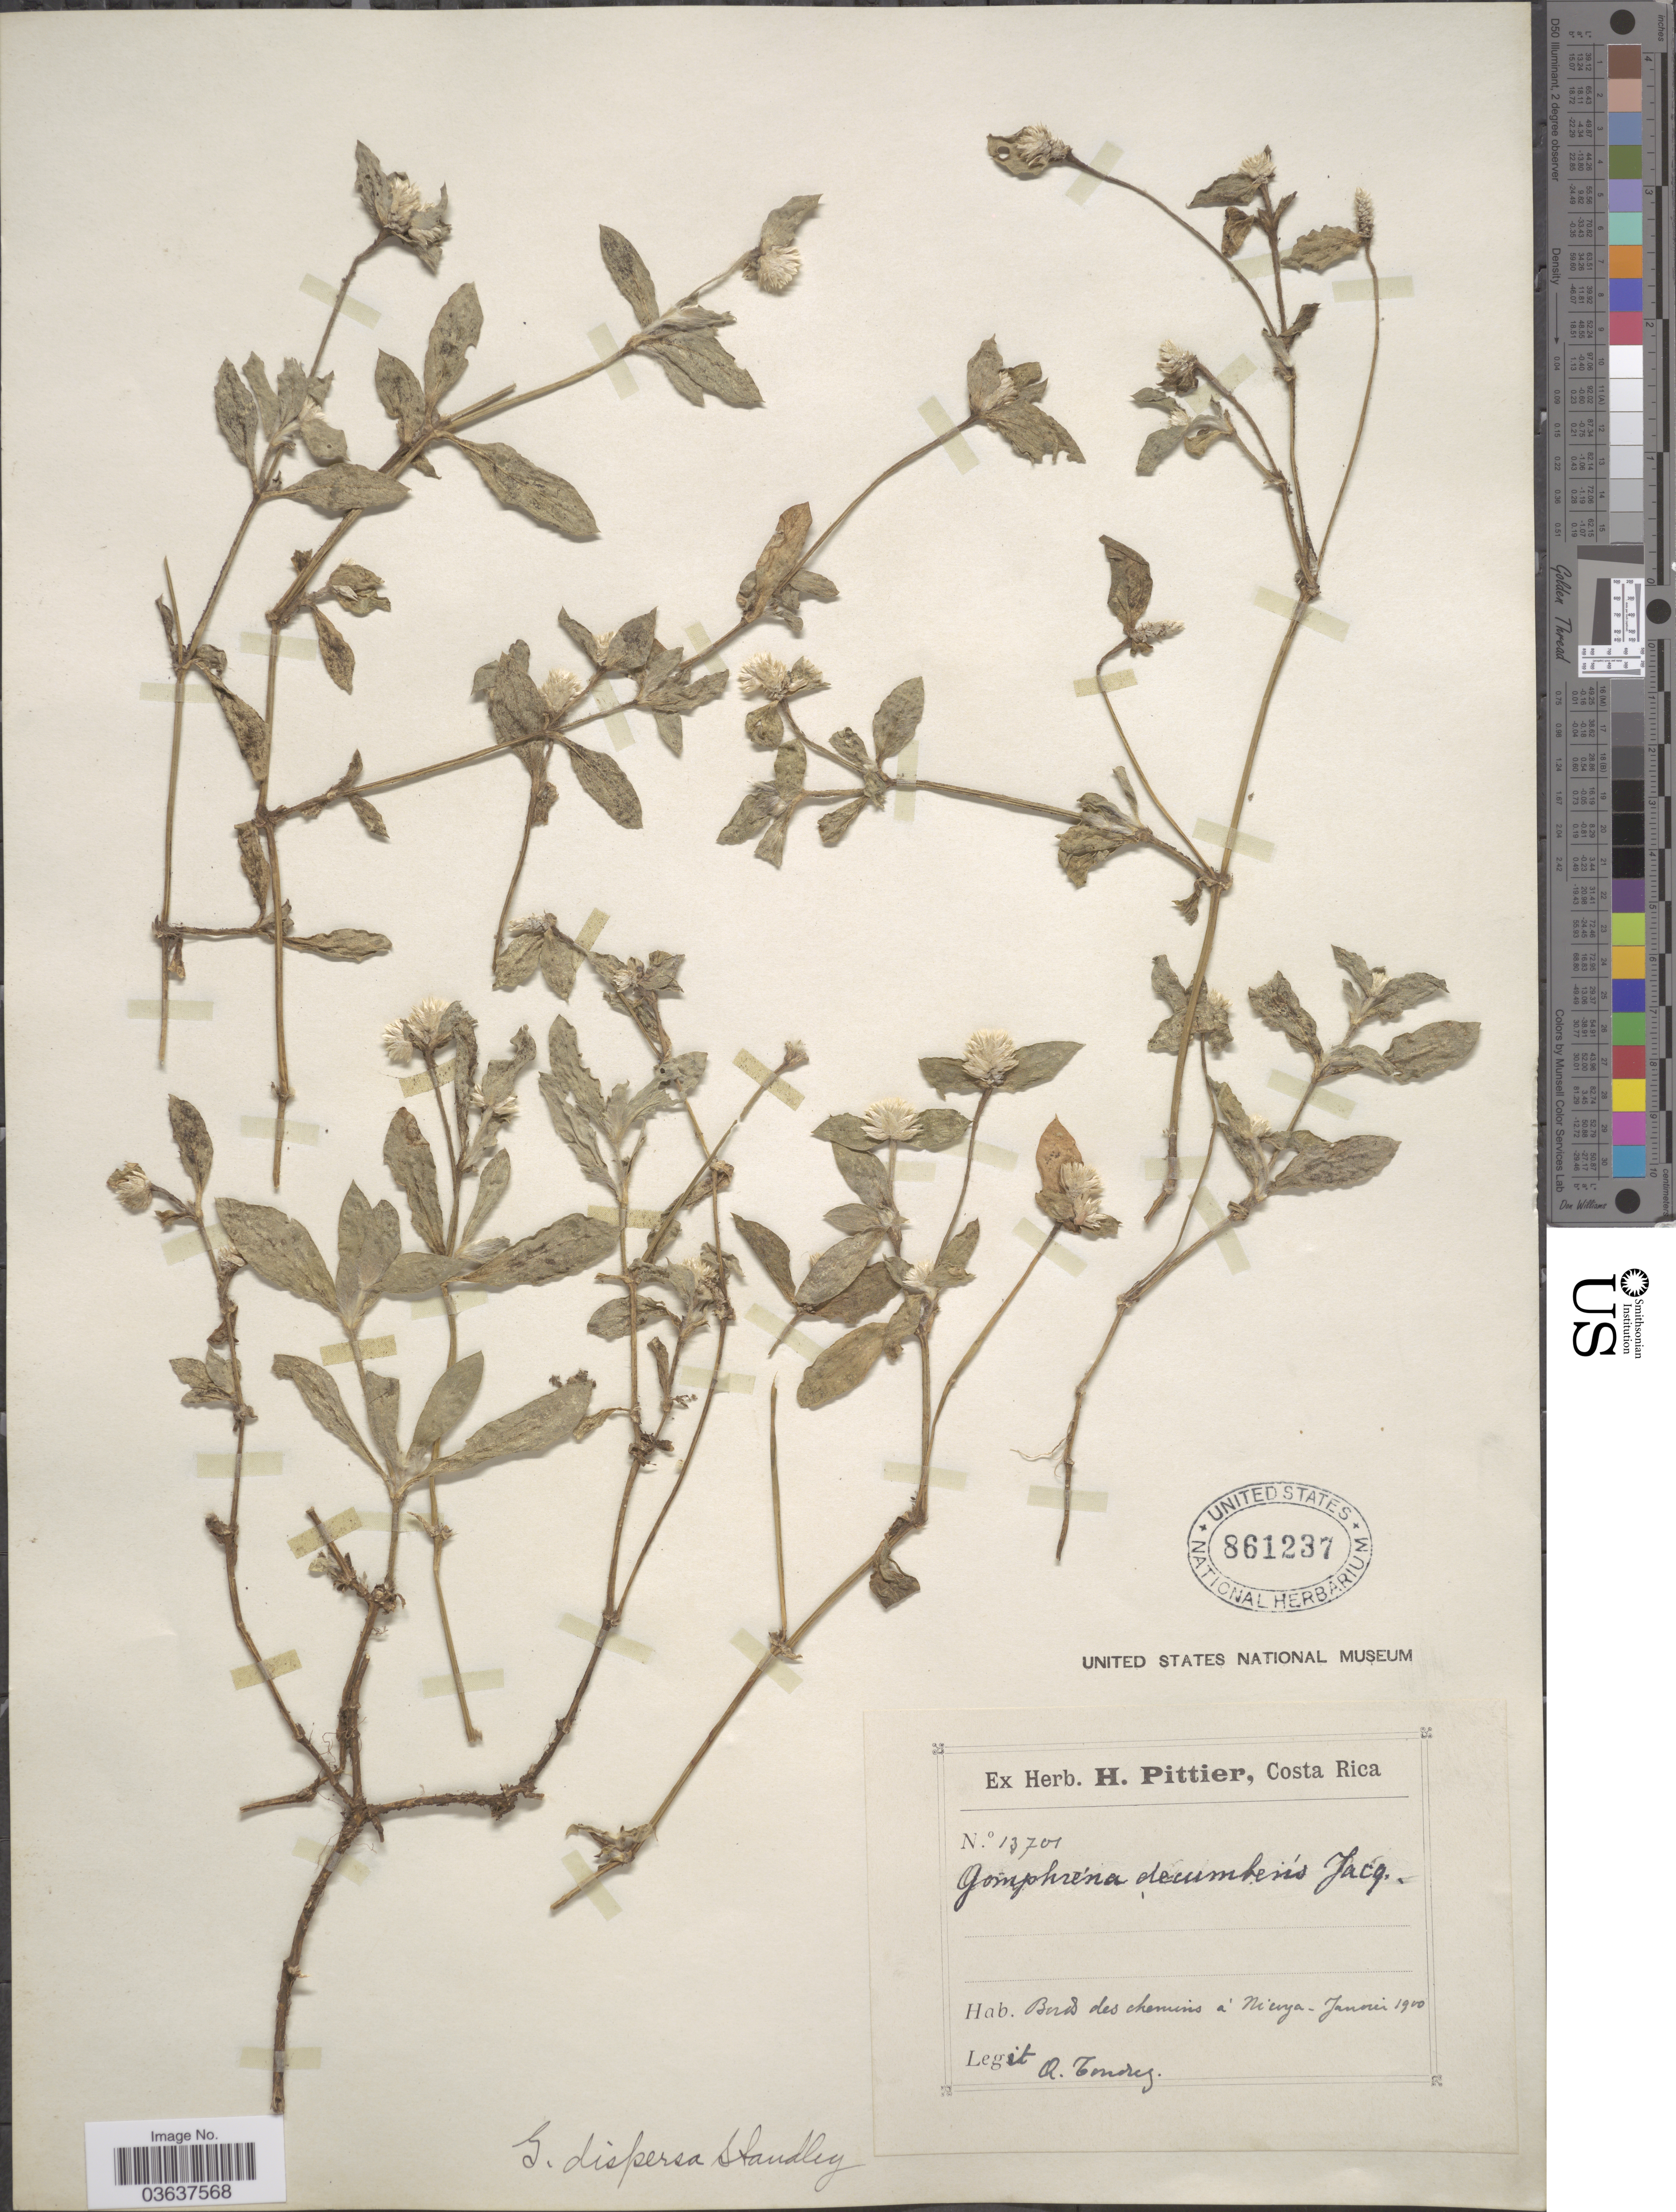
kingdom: Plantae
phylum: Tracheophyta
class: Magnoliopsida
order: Caryophyllales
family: Amaranthaceae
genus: Gomphrena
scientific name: Gomphrena dispersa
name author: Standl.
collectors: A. Tonduz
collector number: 13701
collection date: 1900-01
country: Costa Rica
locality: Bords des chemins á Nicoya.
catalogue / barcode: US 861237